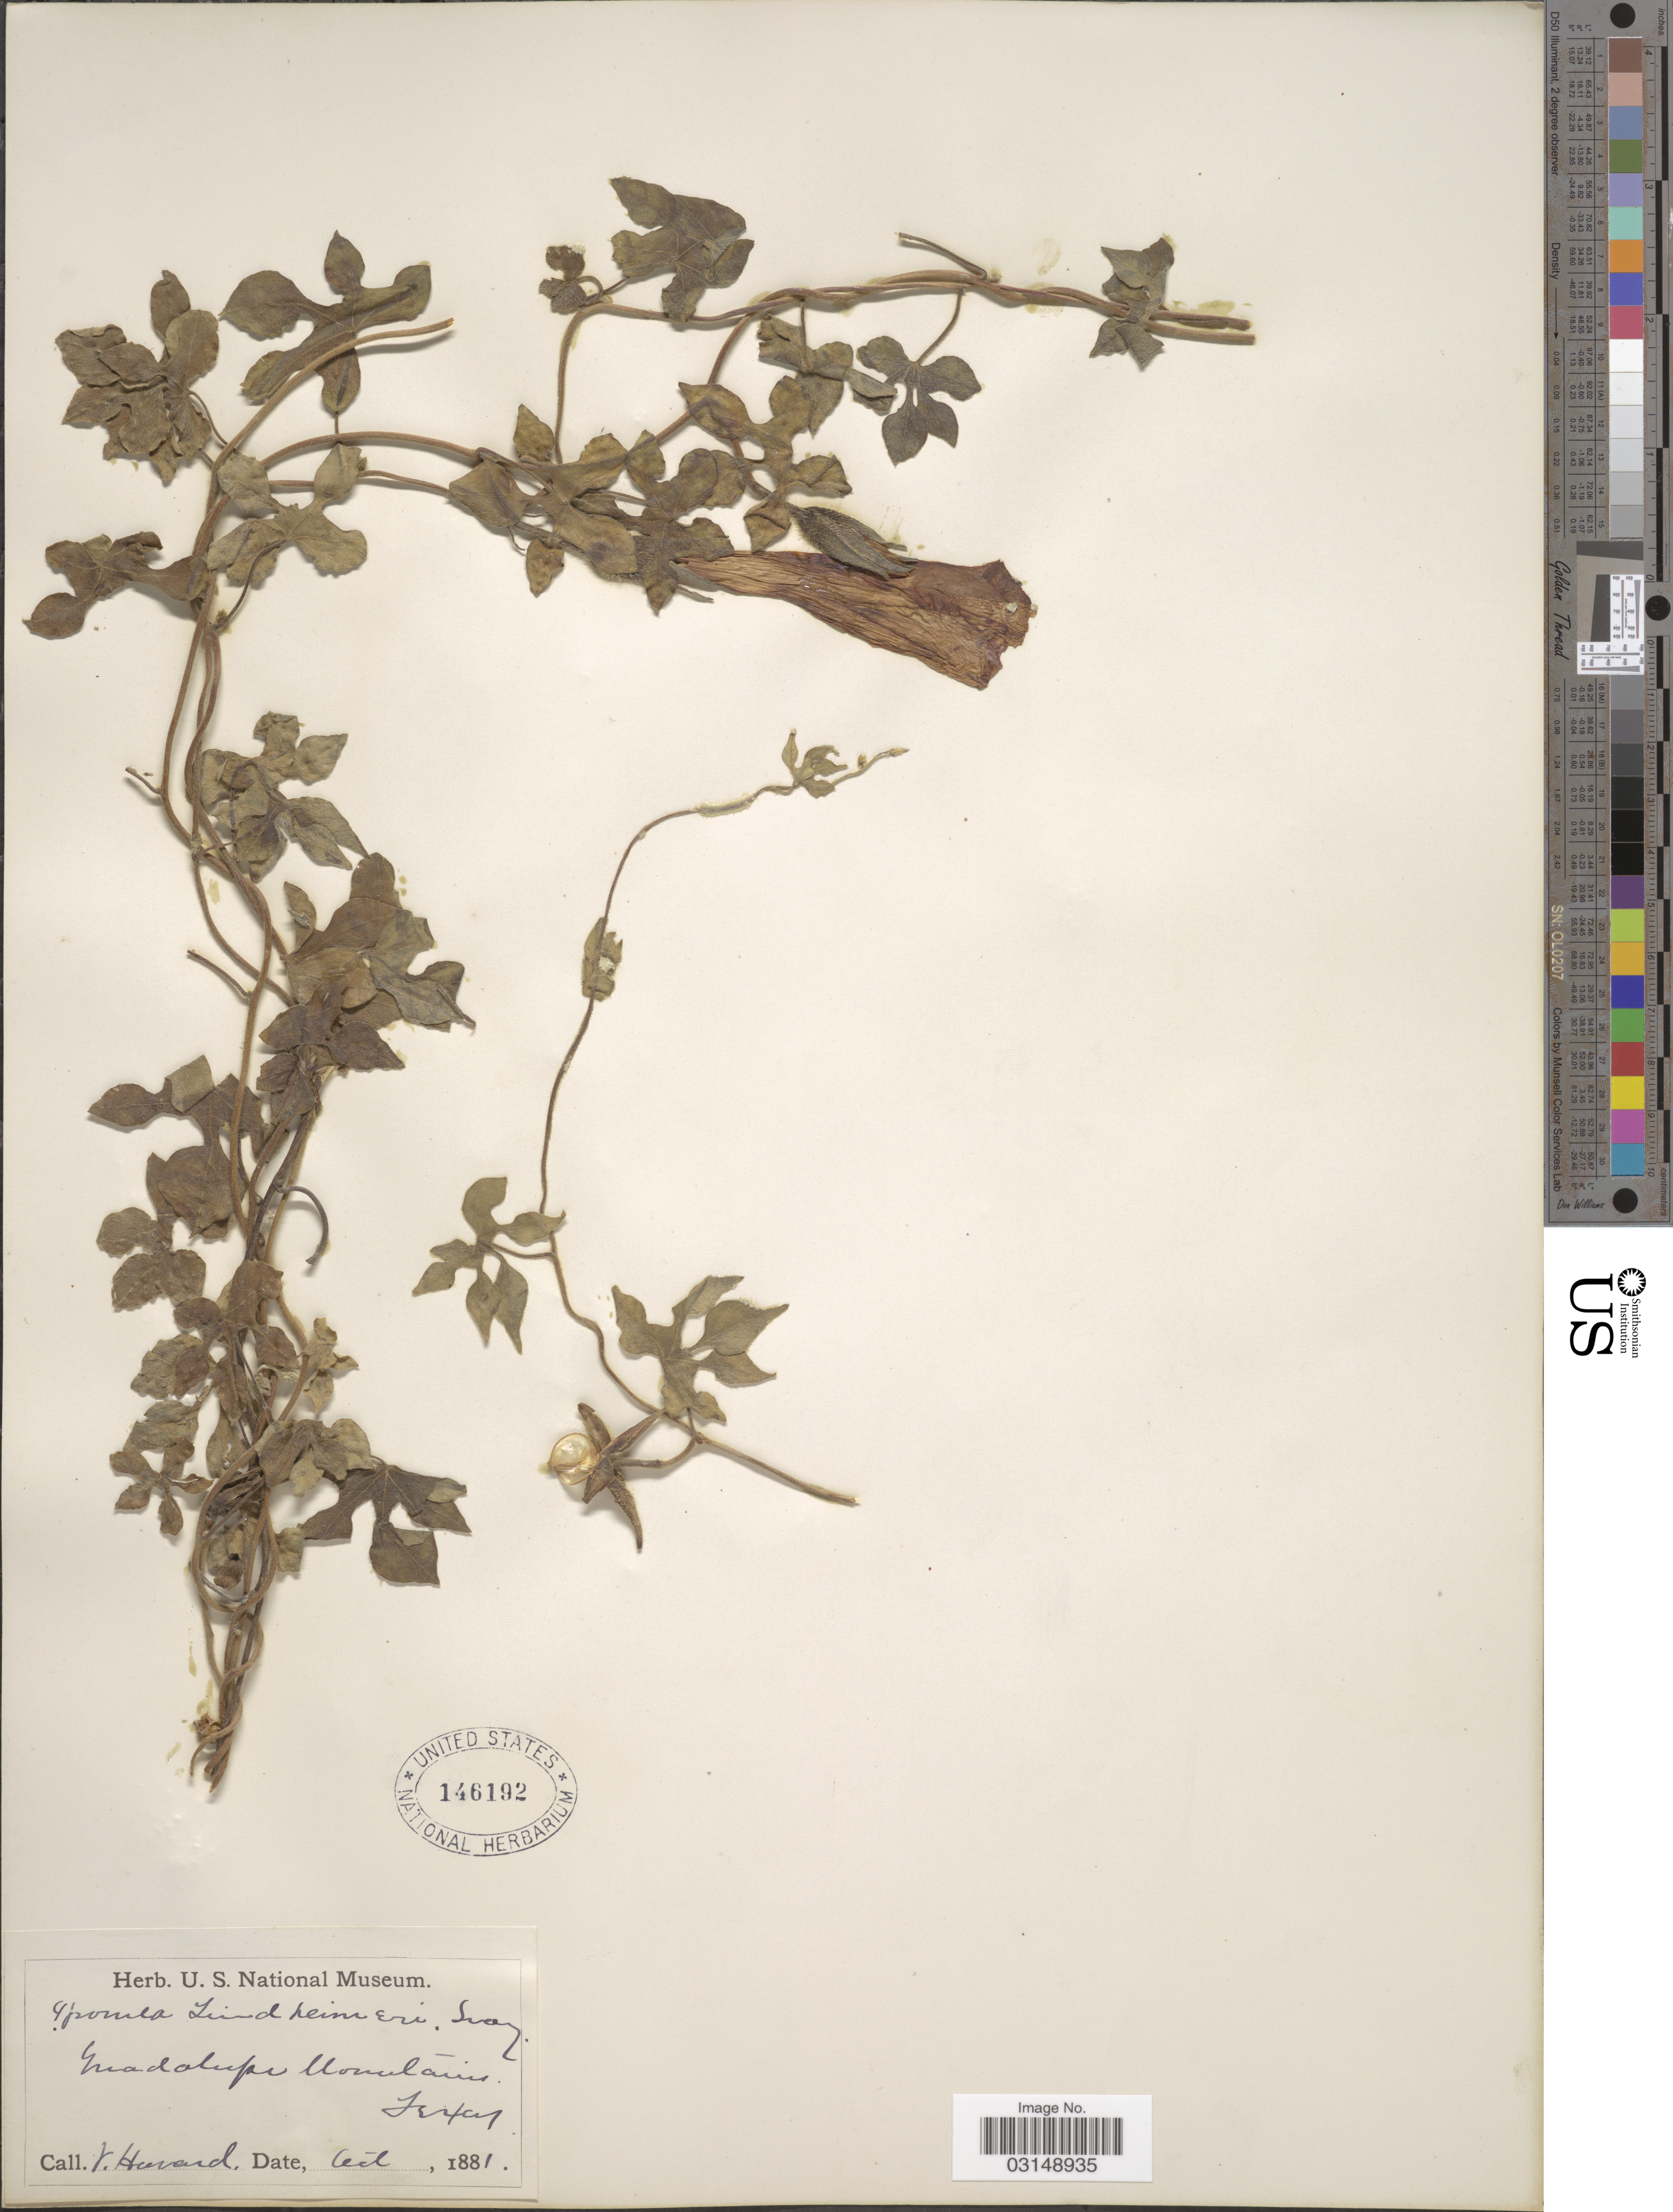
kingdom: Plantae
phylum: Tracheophyta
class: Magnoliopsida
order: Solanales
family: Convolvulaceae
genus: Ipomoea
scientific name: Ipomoea lindheimeri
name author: A. Gray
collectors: V. Harvard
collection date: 1881-10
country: United States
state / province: Texas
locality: Guadalupe Mountains.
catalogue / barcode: US 146192